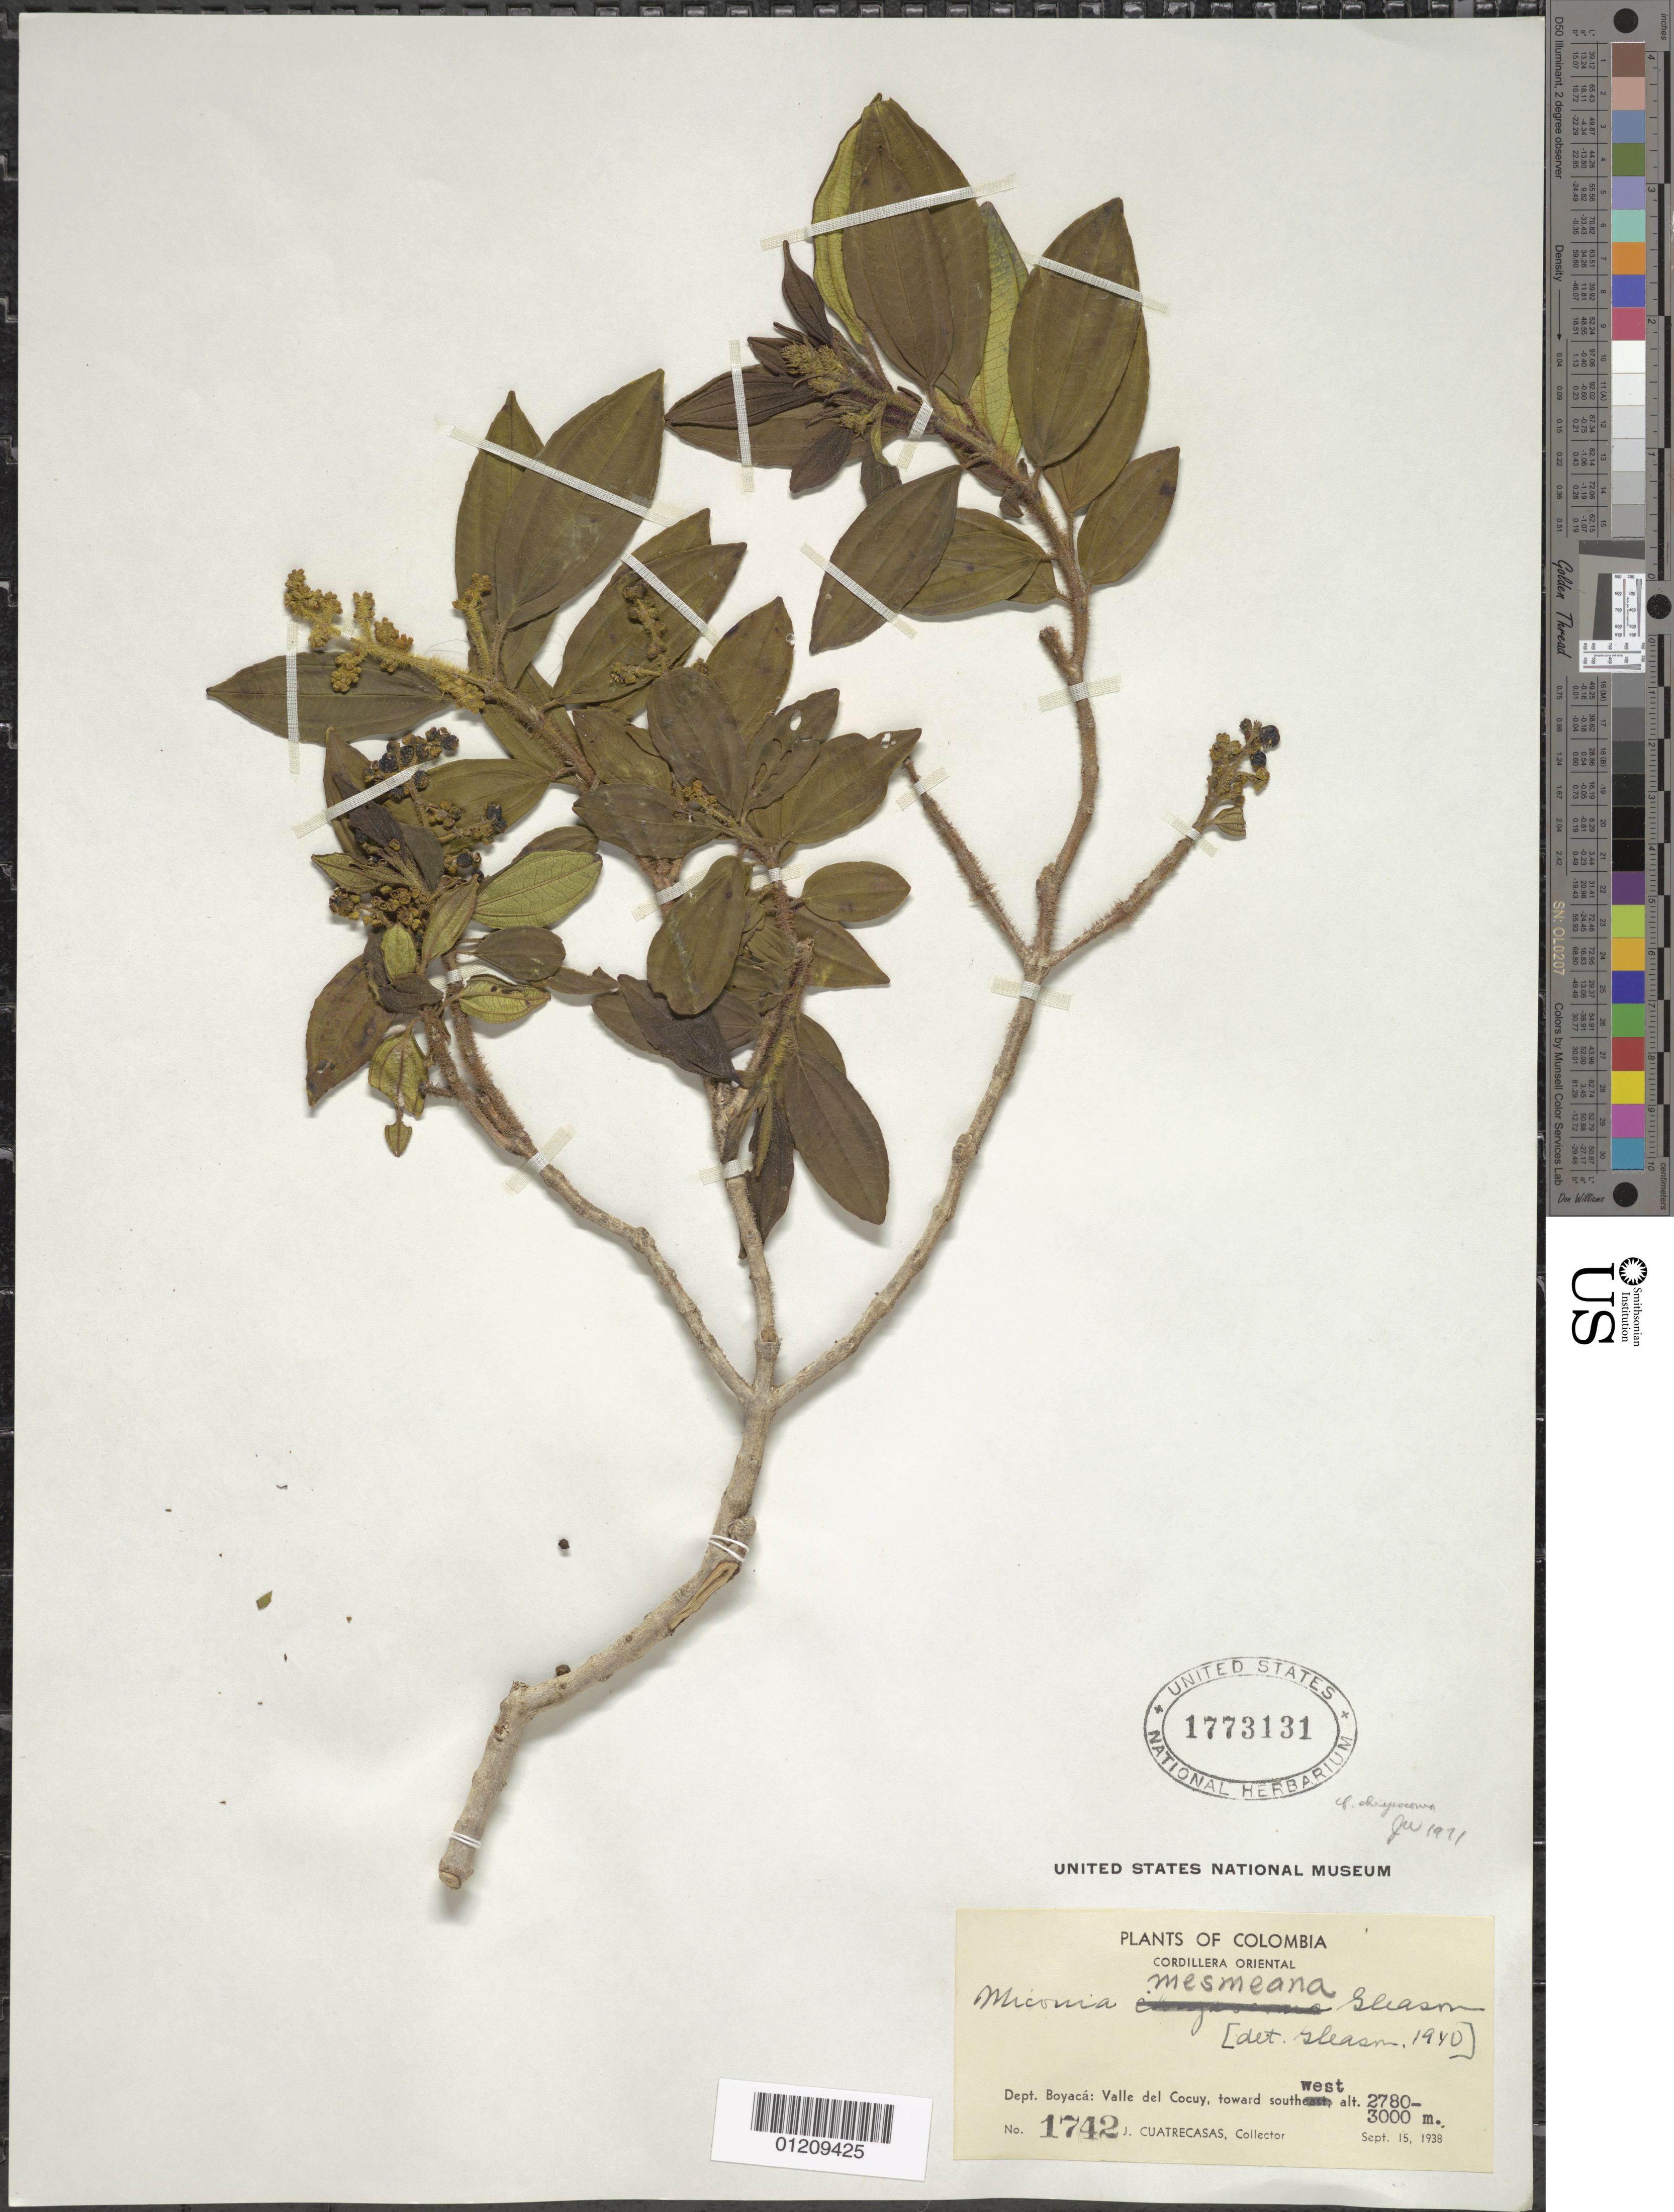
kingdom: Plantae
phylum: Tracheophyta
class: Magnoliopsida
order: Myrtales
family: Melastomataceae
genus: Miconia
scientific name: Miconia chrysocoma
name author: Gleason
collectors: J. Cuatrecasas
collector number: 1742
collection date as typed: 15 Sep 1938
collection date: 1938-09-15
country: Colombia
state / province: Boyacá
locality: Valle del Cocuy, toward southwest.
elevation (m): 2780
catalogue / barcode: US 1773131